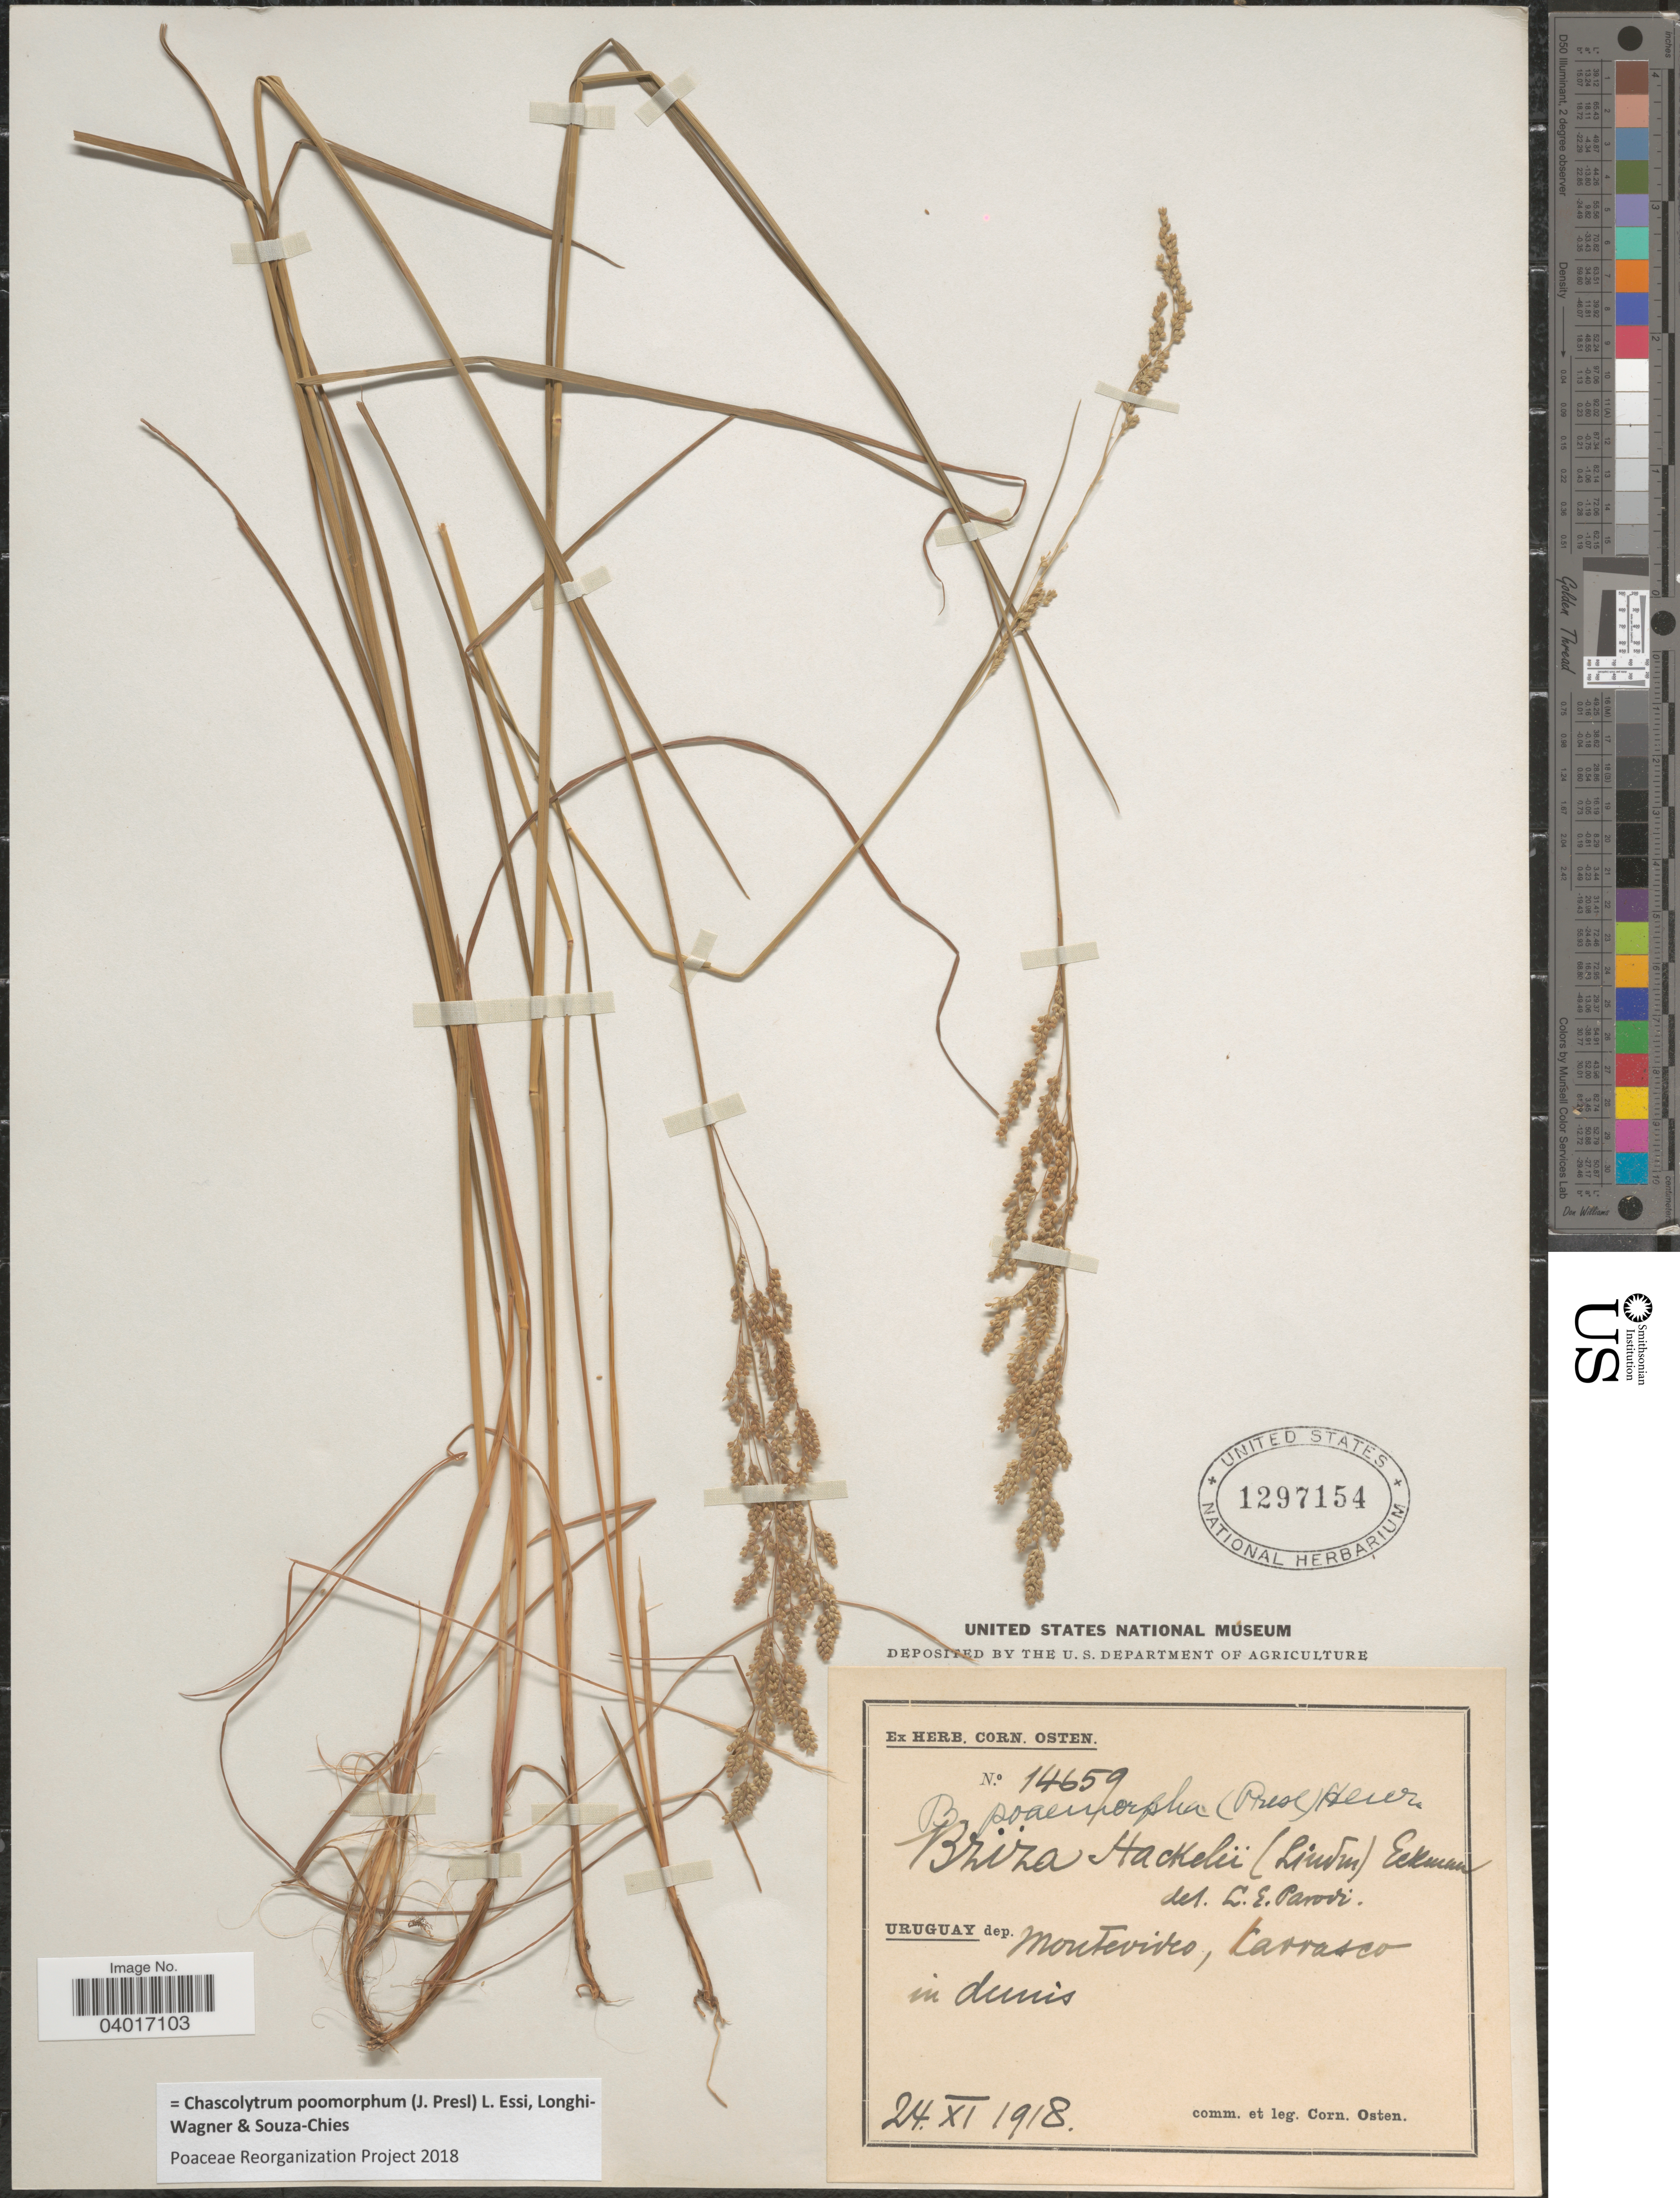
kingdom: Plantae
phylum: Tracheophyta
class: Liliopsida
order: Poales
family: Poaceae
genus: Chascolytrum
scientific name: Chascolytrum poomorphum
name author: (J. Presl) L. Essi et al.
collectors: C. Osten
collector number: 14659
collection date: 1918-11-24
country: Uruguay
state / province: Montevideo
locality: Dep. Montevideo, Carrasco.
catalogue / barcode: US 1297154